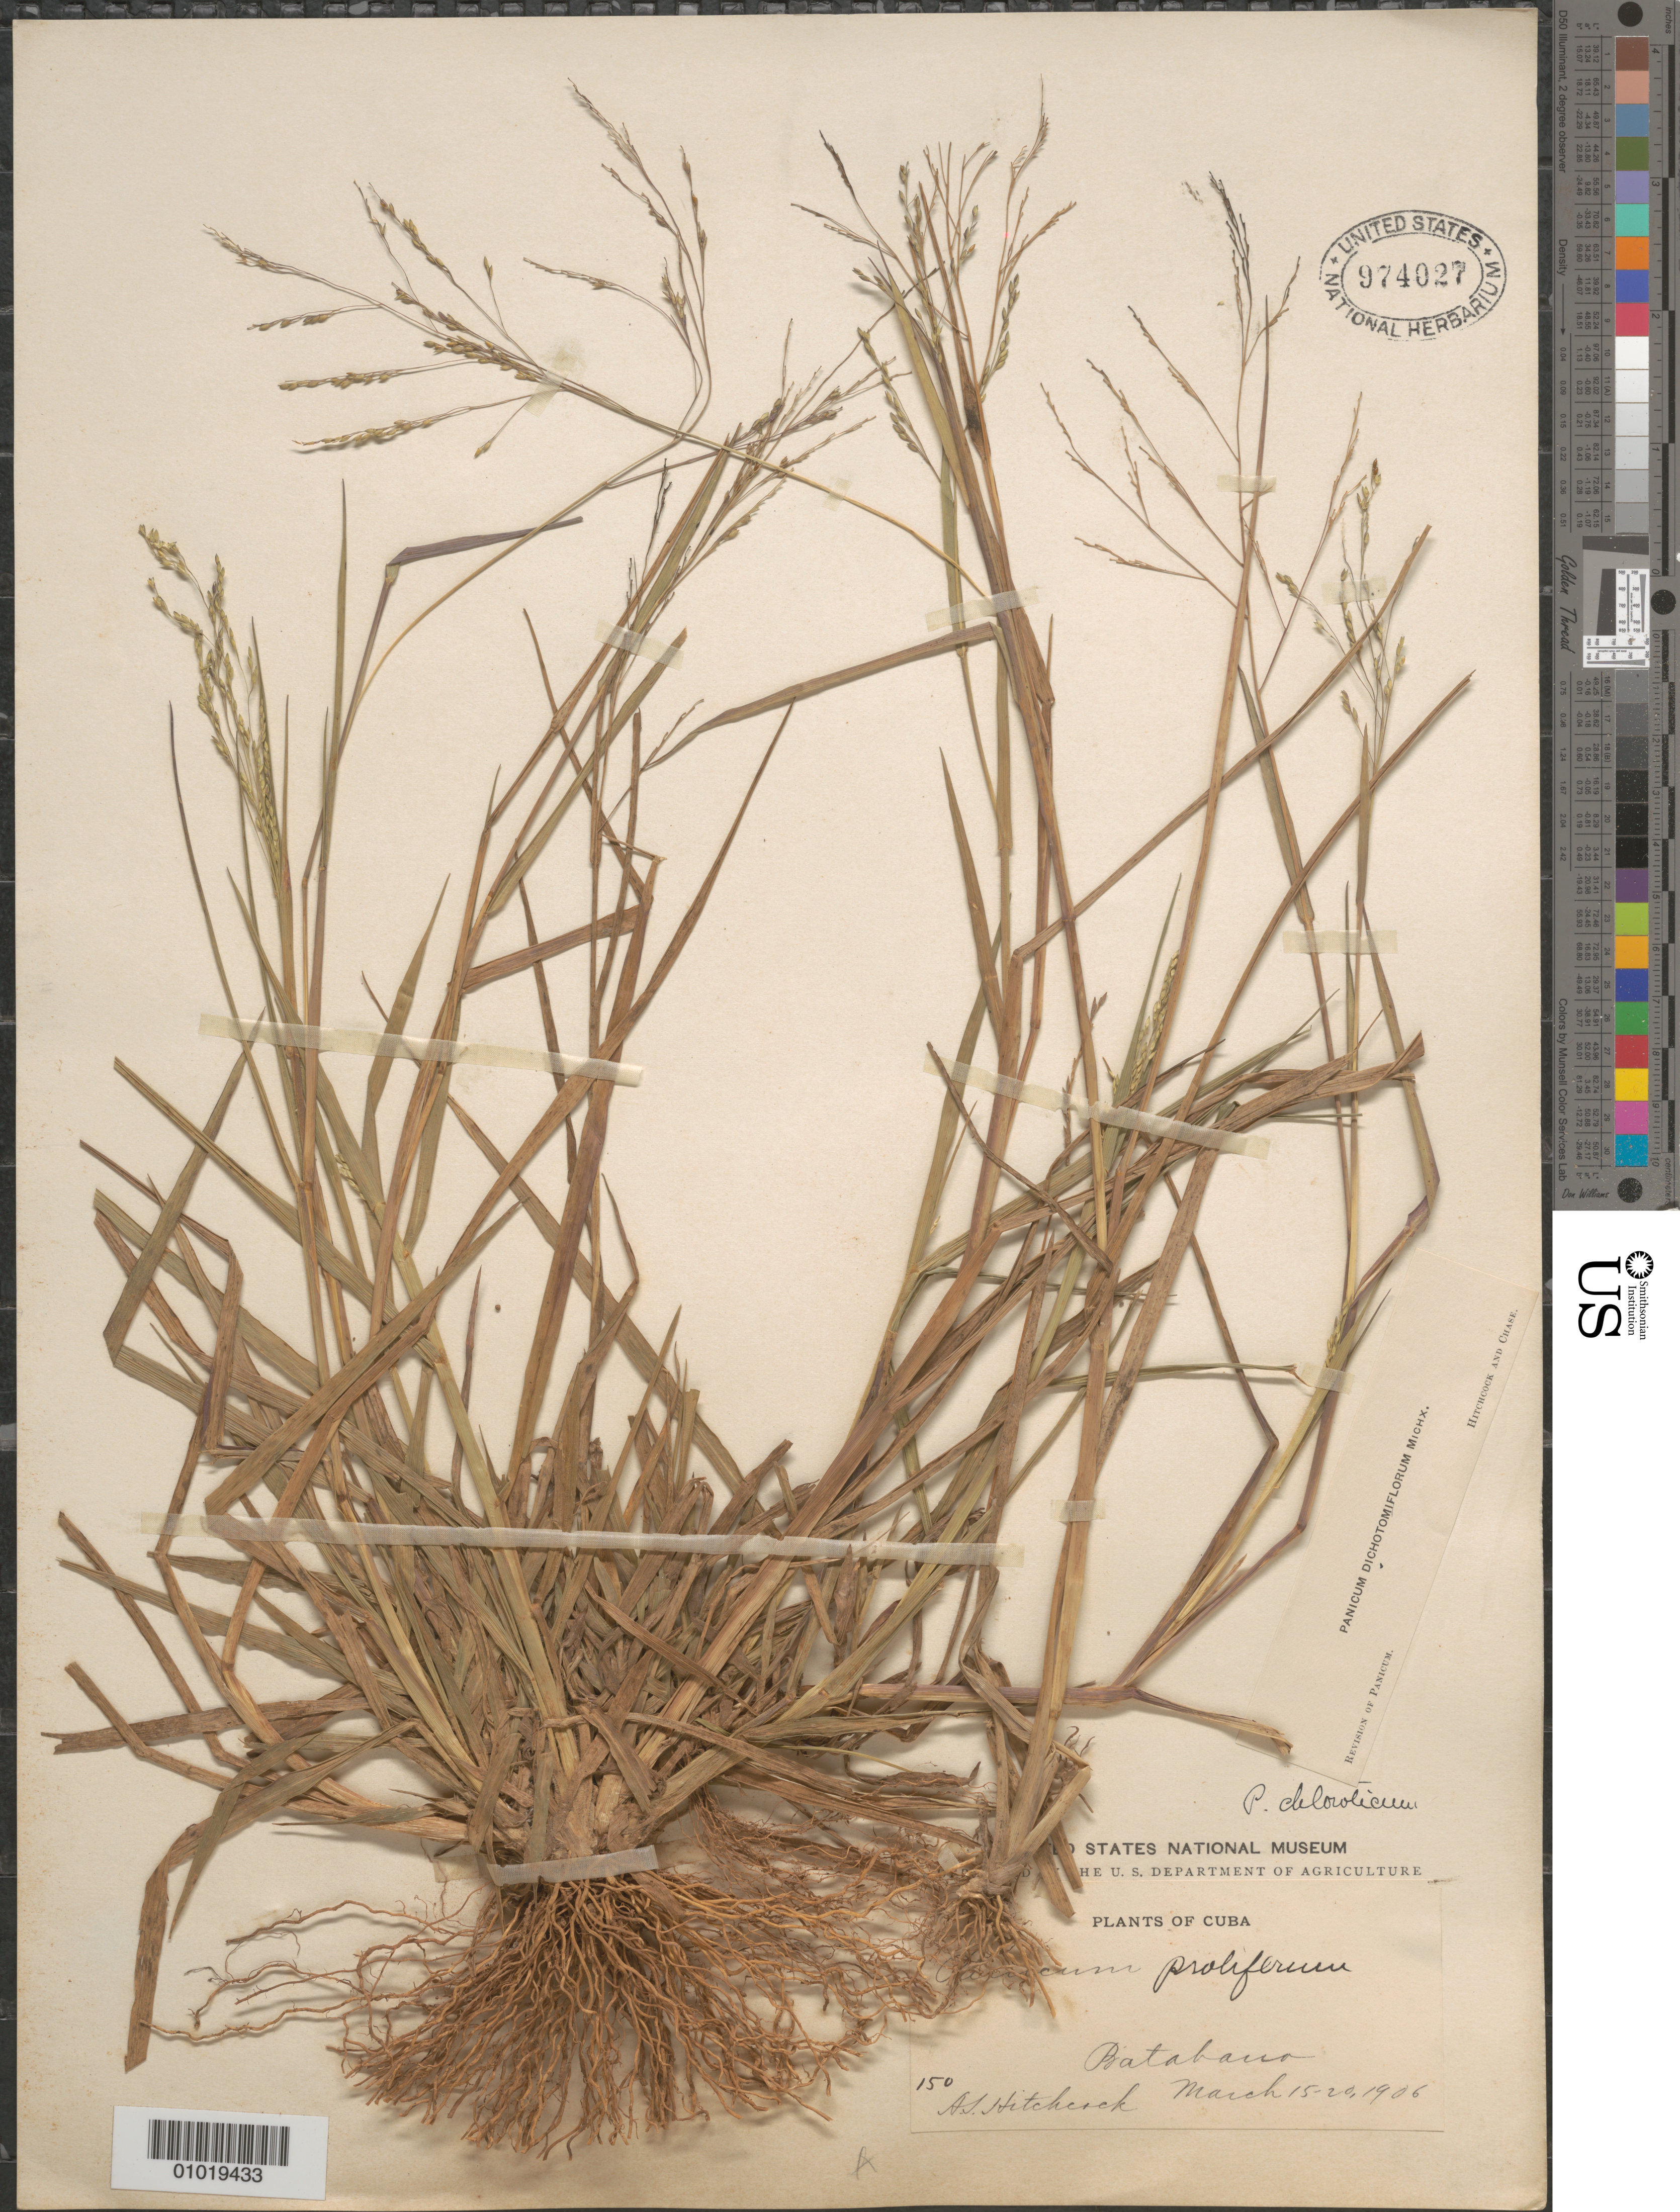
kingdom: Plantae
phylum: Tracheophyta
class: Liliopsida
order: Poales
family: Poaceae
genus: Panicum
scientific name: Panicum dichotomiflorum subsp. dichotomiflorum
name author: Michx.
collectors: A. S. Hitchcock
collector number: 150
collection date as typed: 15 Mar 1906 to 20 Mar 1906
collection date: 1906-03-15/1906-03-20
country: Cuba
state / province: La Habana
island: Cuba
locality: Batabanó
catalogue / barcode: US 974027